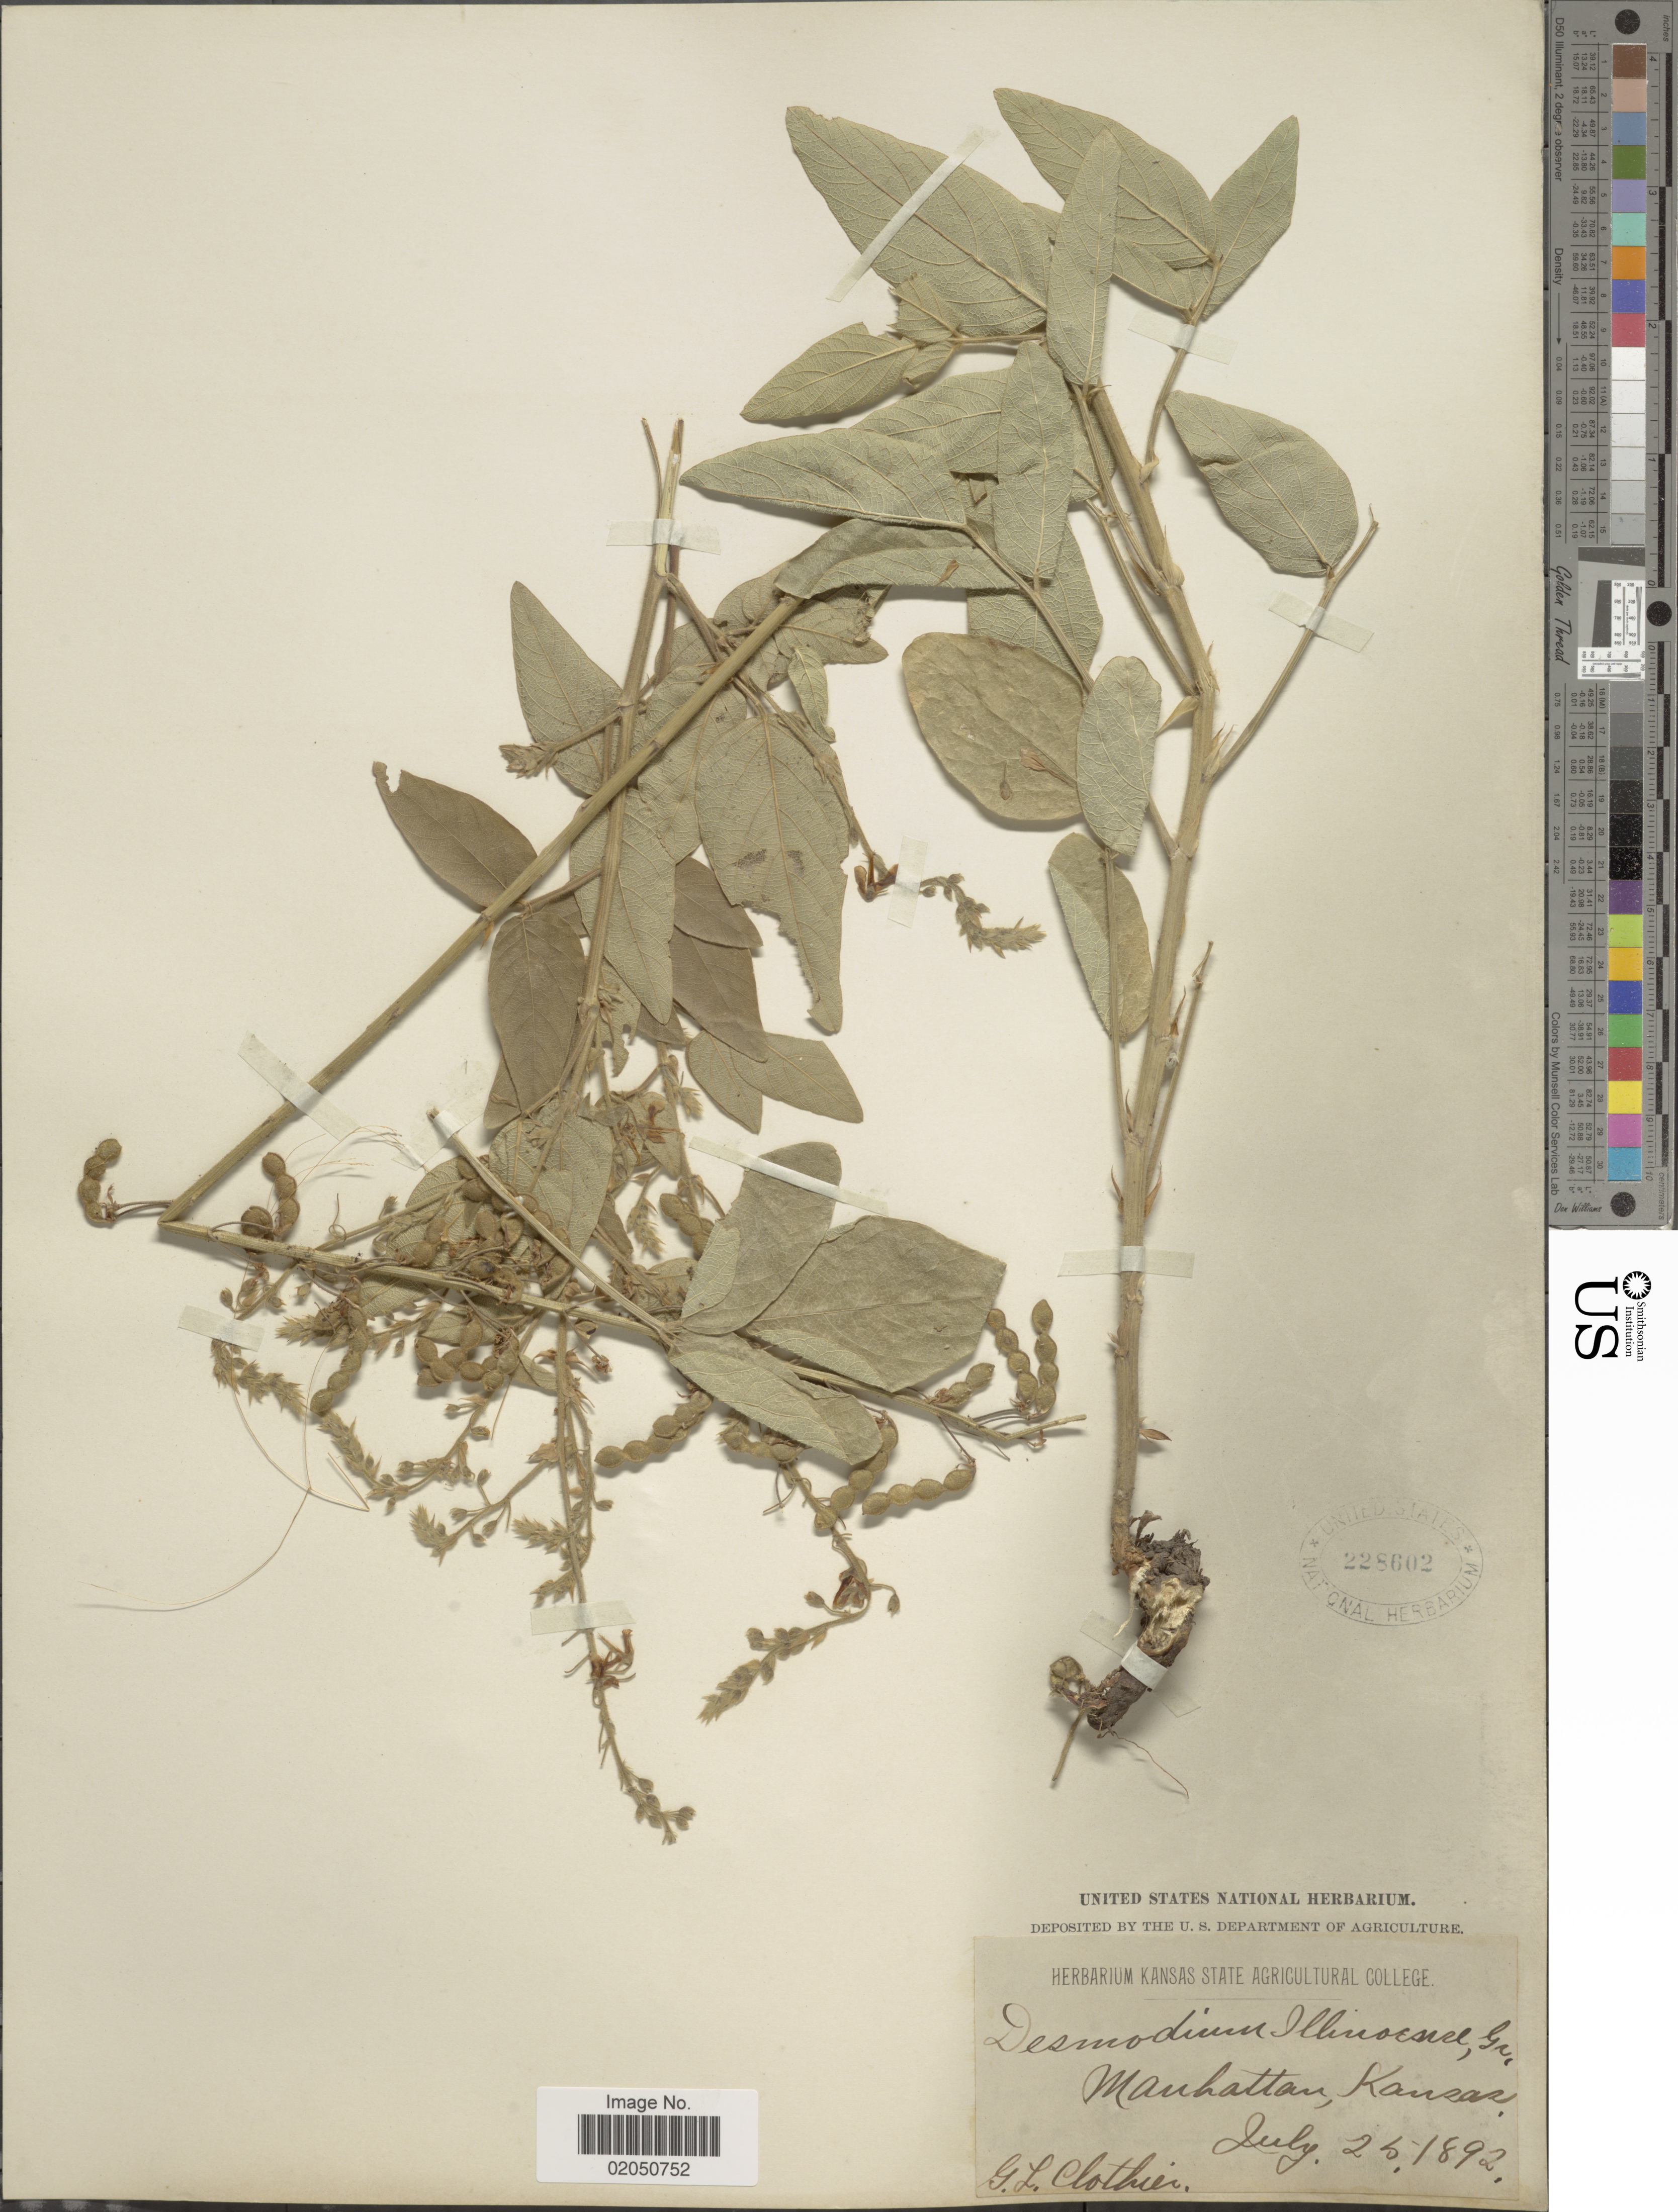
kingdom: Plantae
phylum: Tracheophyta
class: Magnoliopsida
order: Fabales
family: Fabaceae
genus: Desmodium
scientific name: Desmodium illinoense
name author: A. Gray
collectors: G. Clothier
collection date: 1892-07-25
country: United States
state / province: Kansas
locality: Manhattan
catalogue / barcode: US 228602